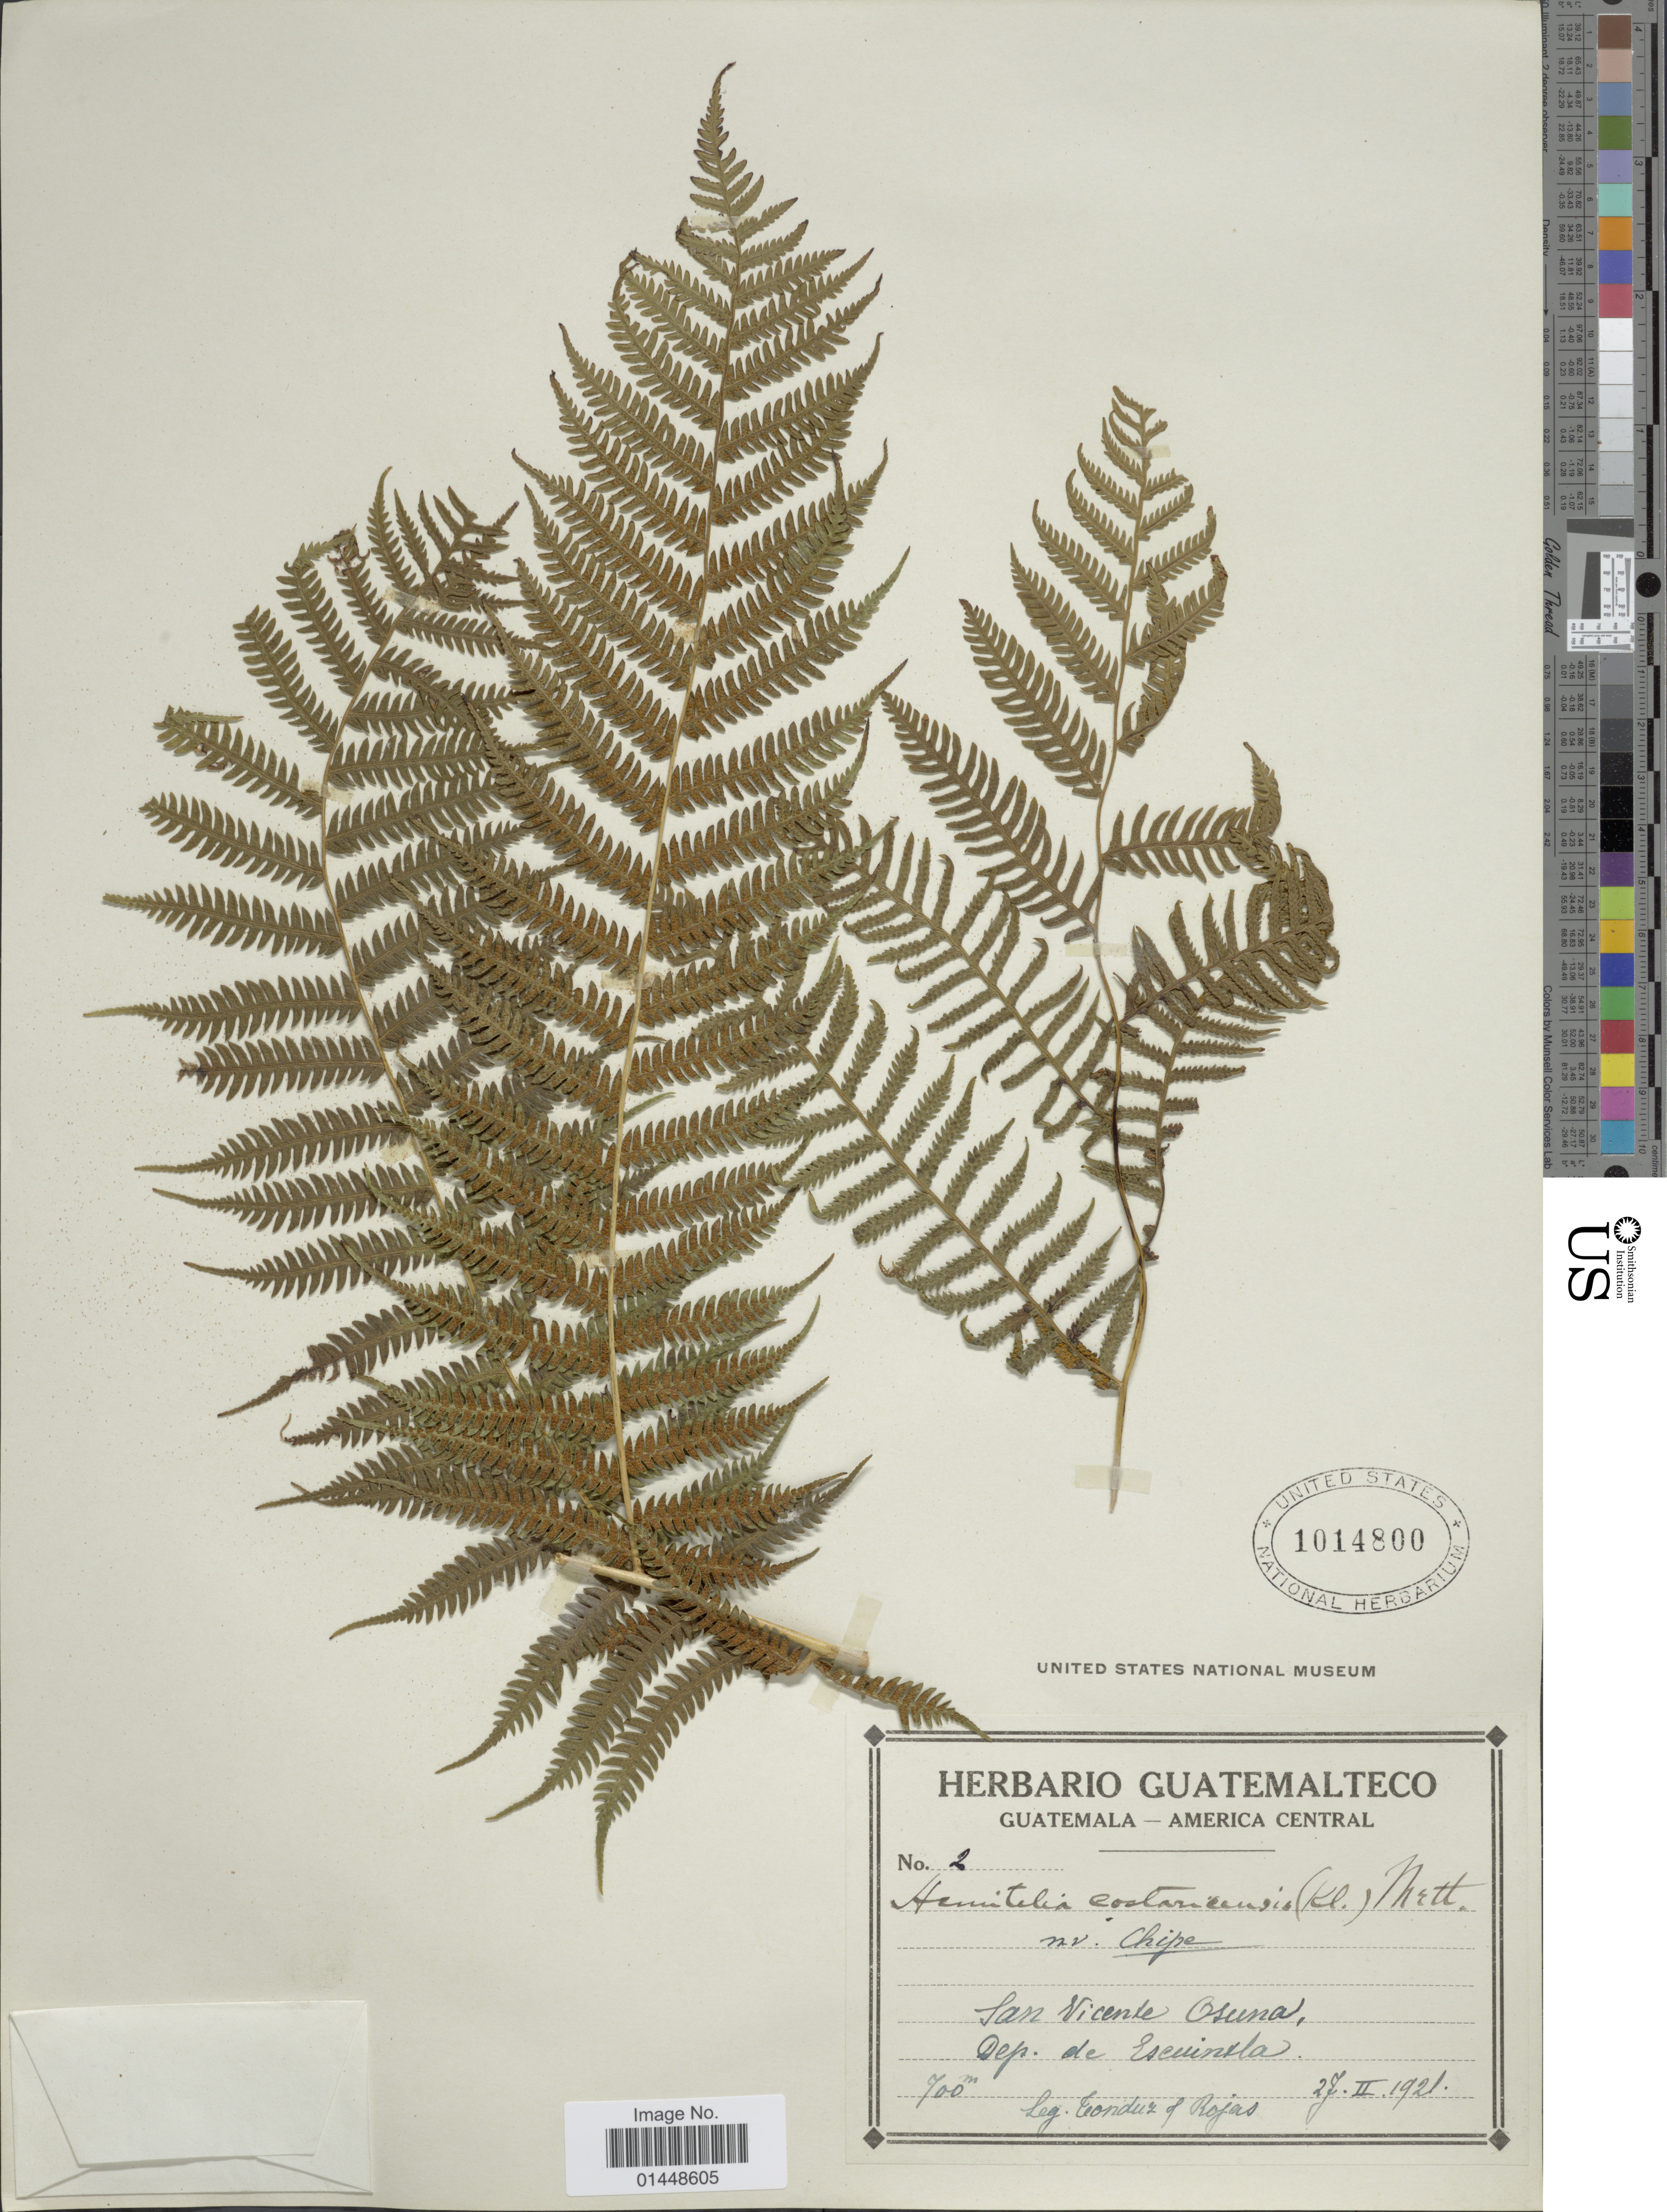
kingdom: Plantae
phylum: Tracheophyta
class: Polypodiopsida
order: Cyatheales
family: Cyatheaceae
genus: Cyathea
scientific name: Cyathea costaricensis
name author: (Kuhn) Domin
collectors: A. Tonduz & Rojas, --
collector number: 2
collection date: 1921-02-27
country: Guatemala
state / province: Escuintla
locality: San Vicente Osuna, Dep. de Escuintla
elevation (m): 700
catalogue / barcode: US 1014800